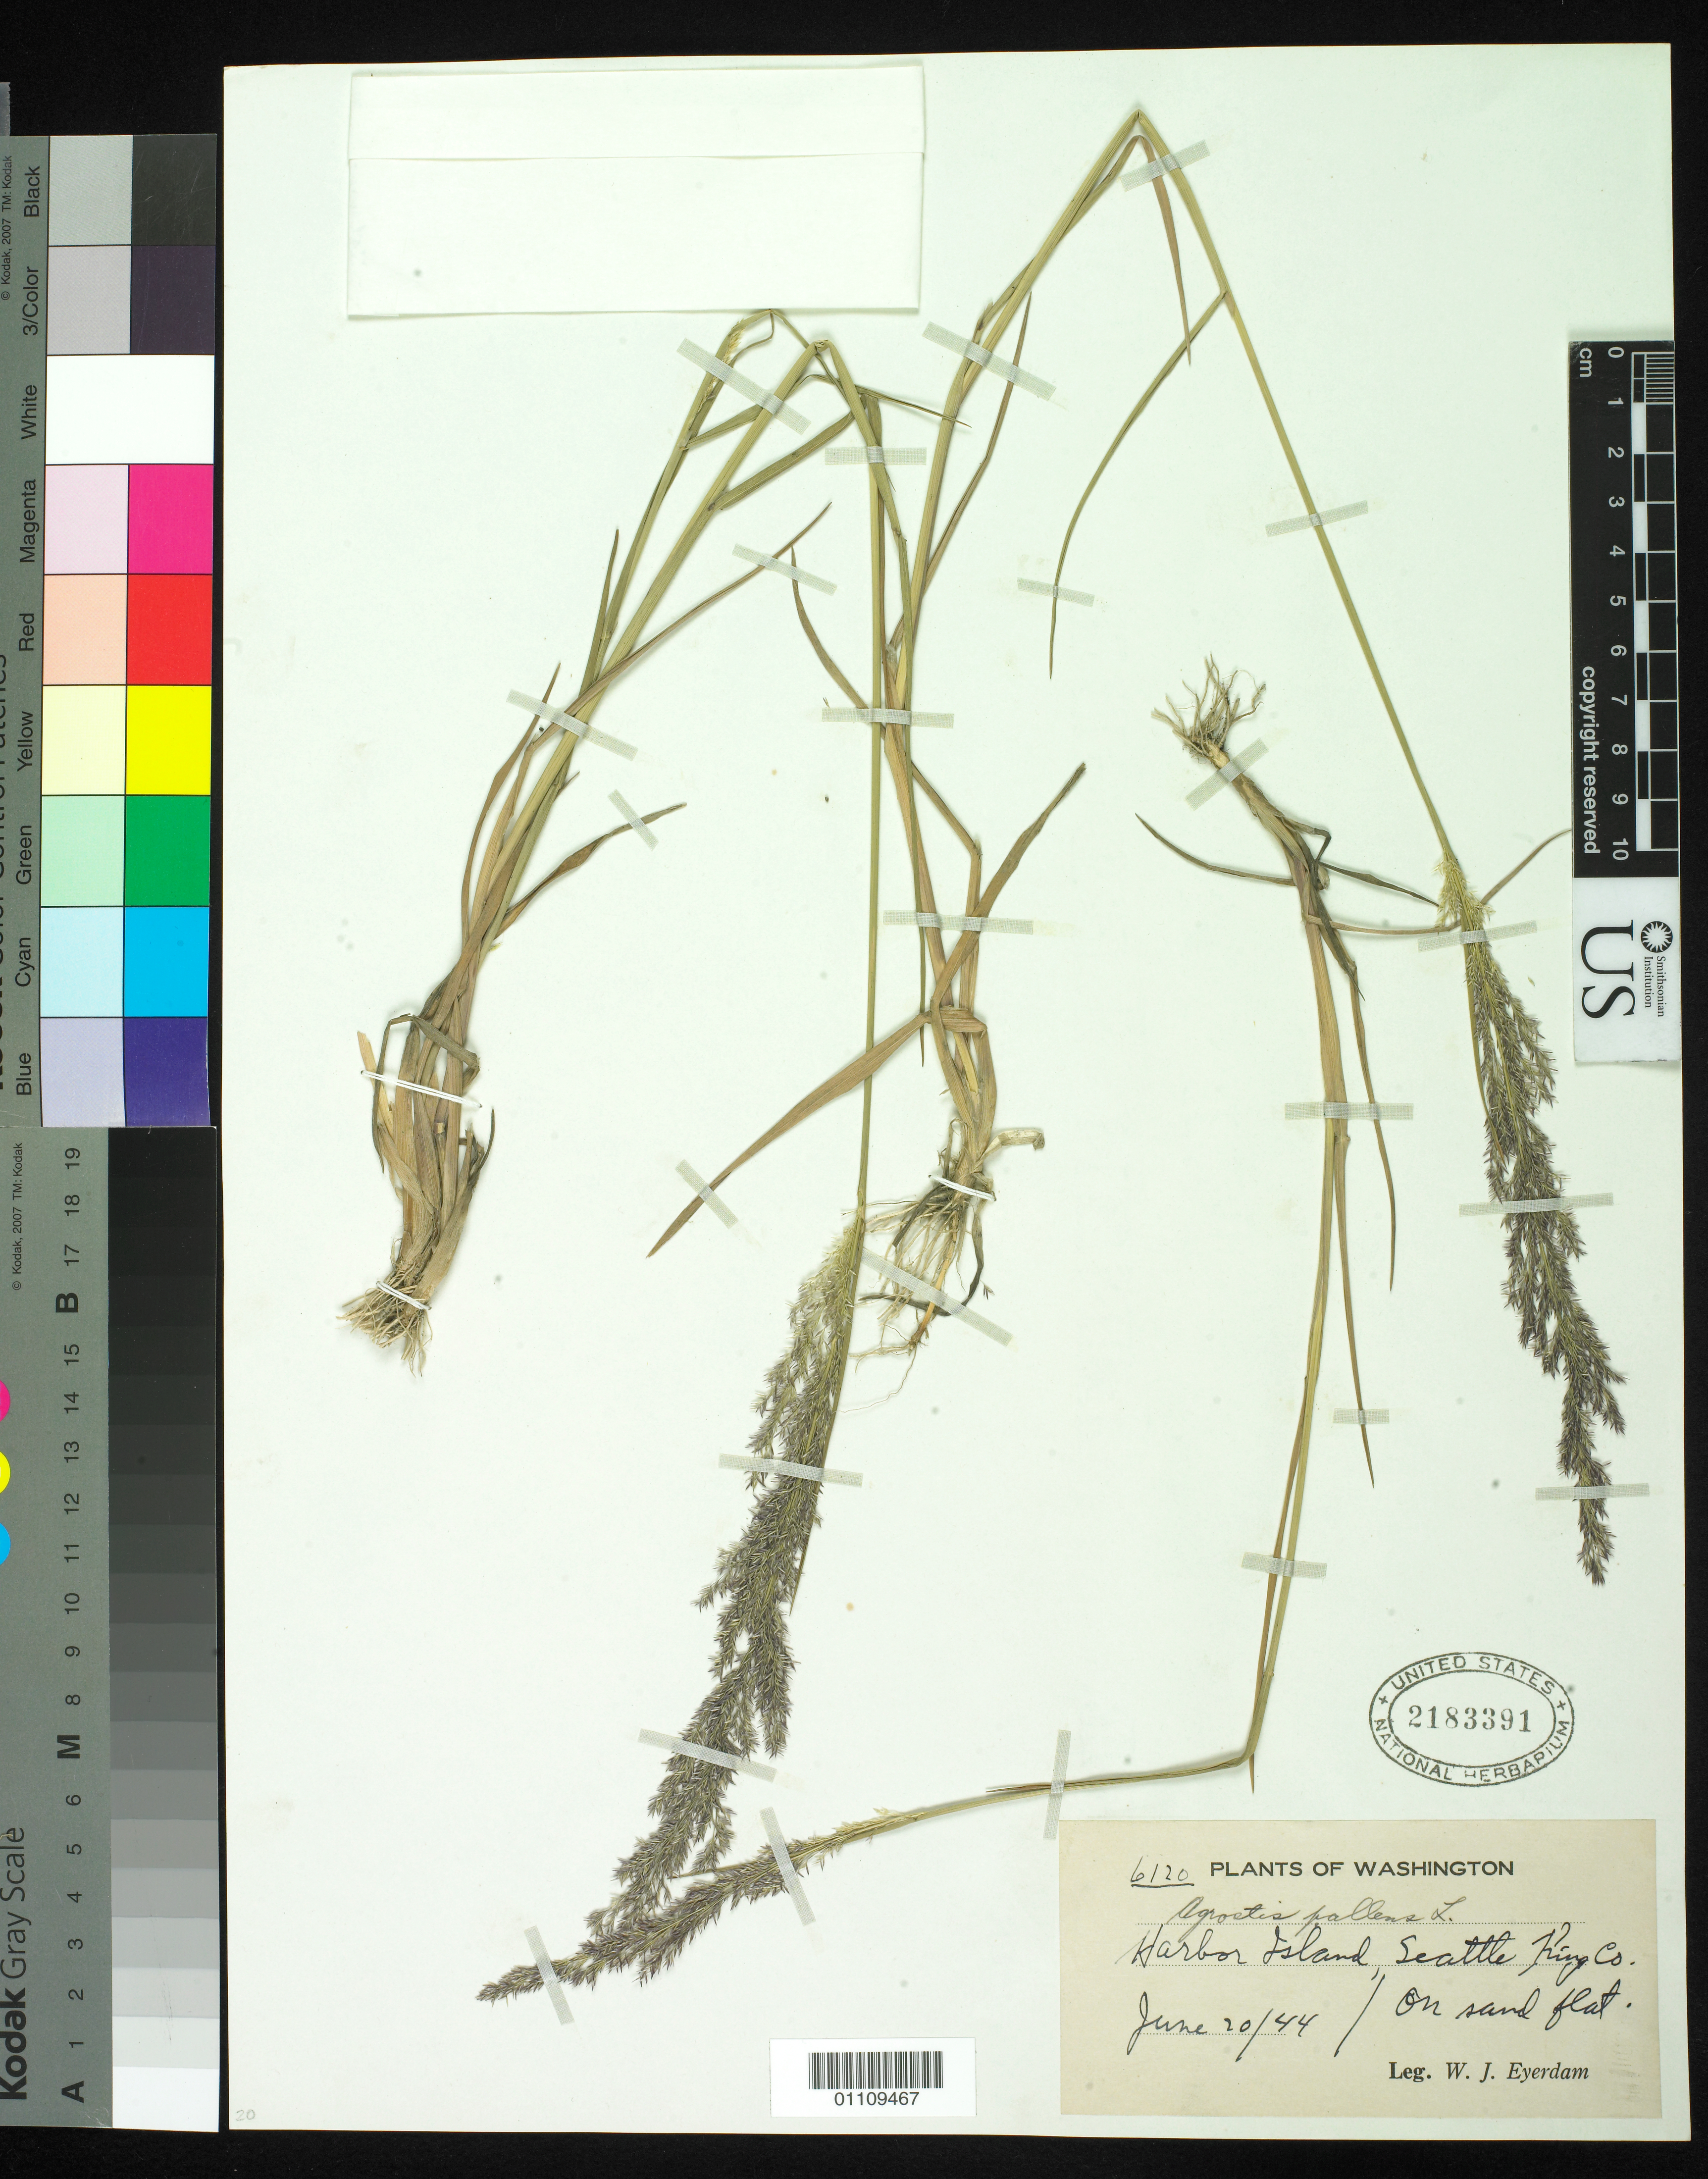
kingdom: Plantae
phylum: Tracheophyta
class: Liliopsida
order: Poales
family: Poaceae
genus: Agrostis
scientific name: Agrostis pallens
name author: Trin.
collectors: W. J. Eyerdam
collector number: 6120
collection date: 1944-06-20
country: United States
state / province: Washington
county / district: King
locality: Harbor Island, Seattle.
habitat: On sand flat.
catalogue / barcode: US 2183391